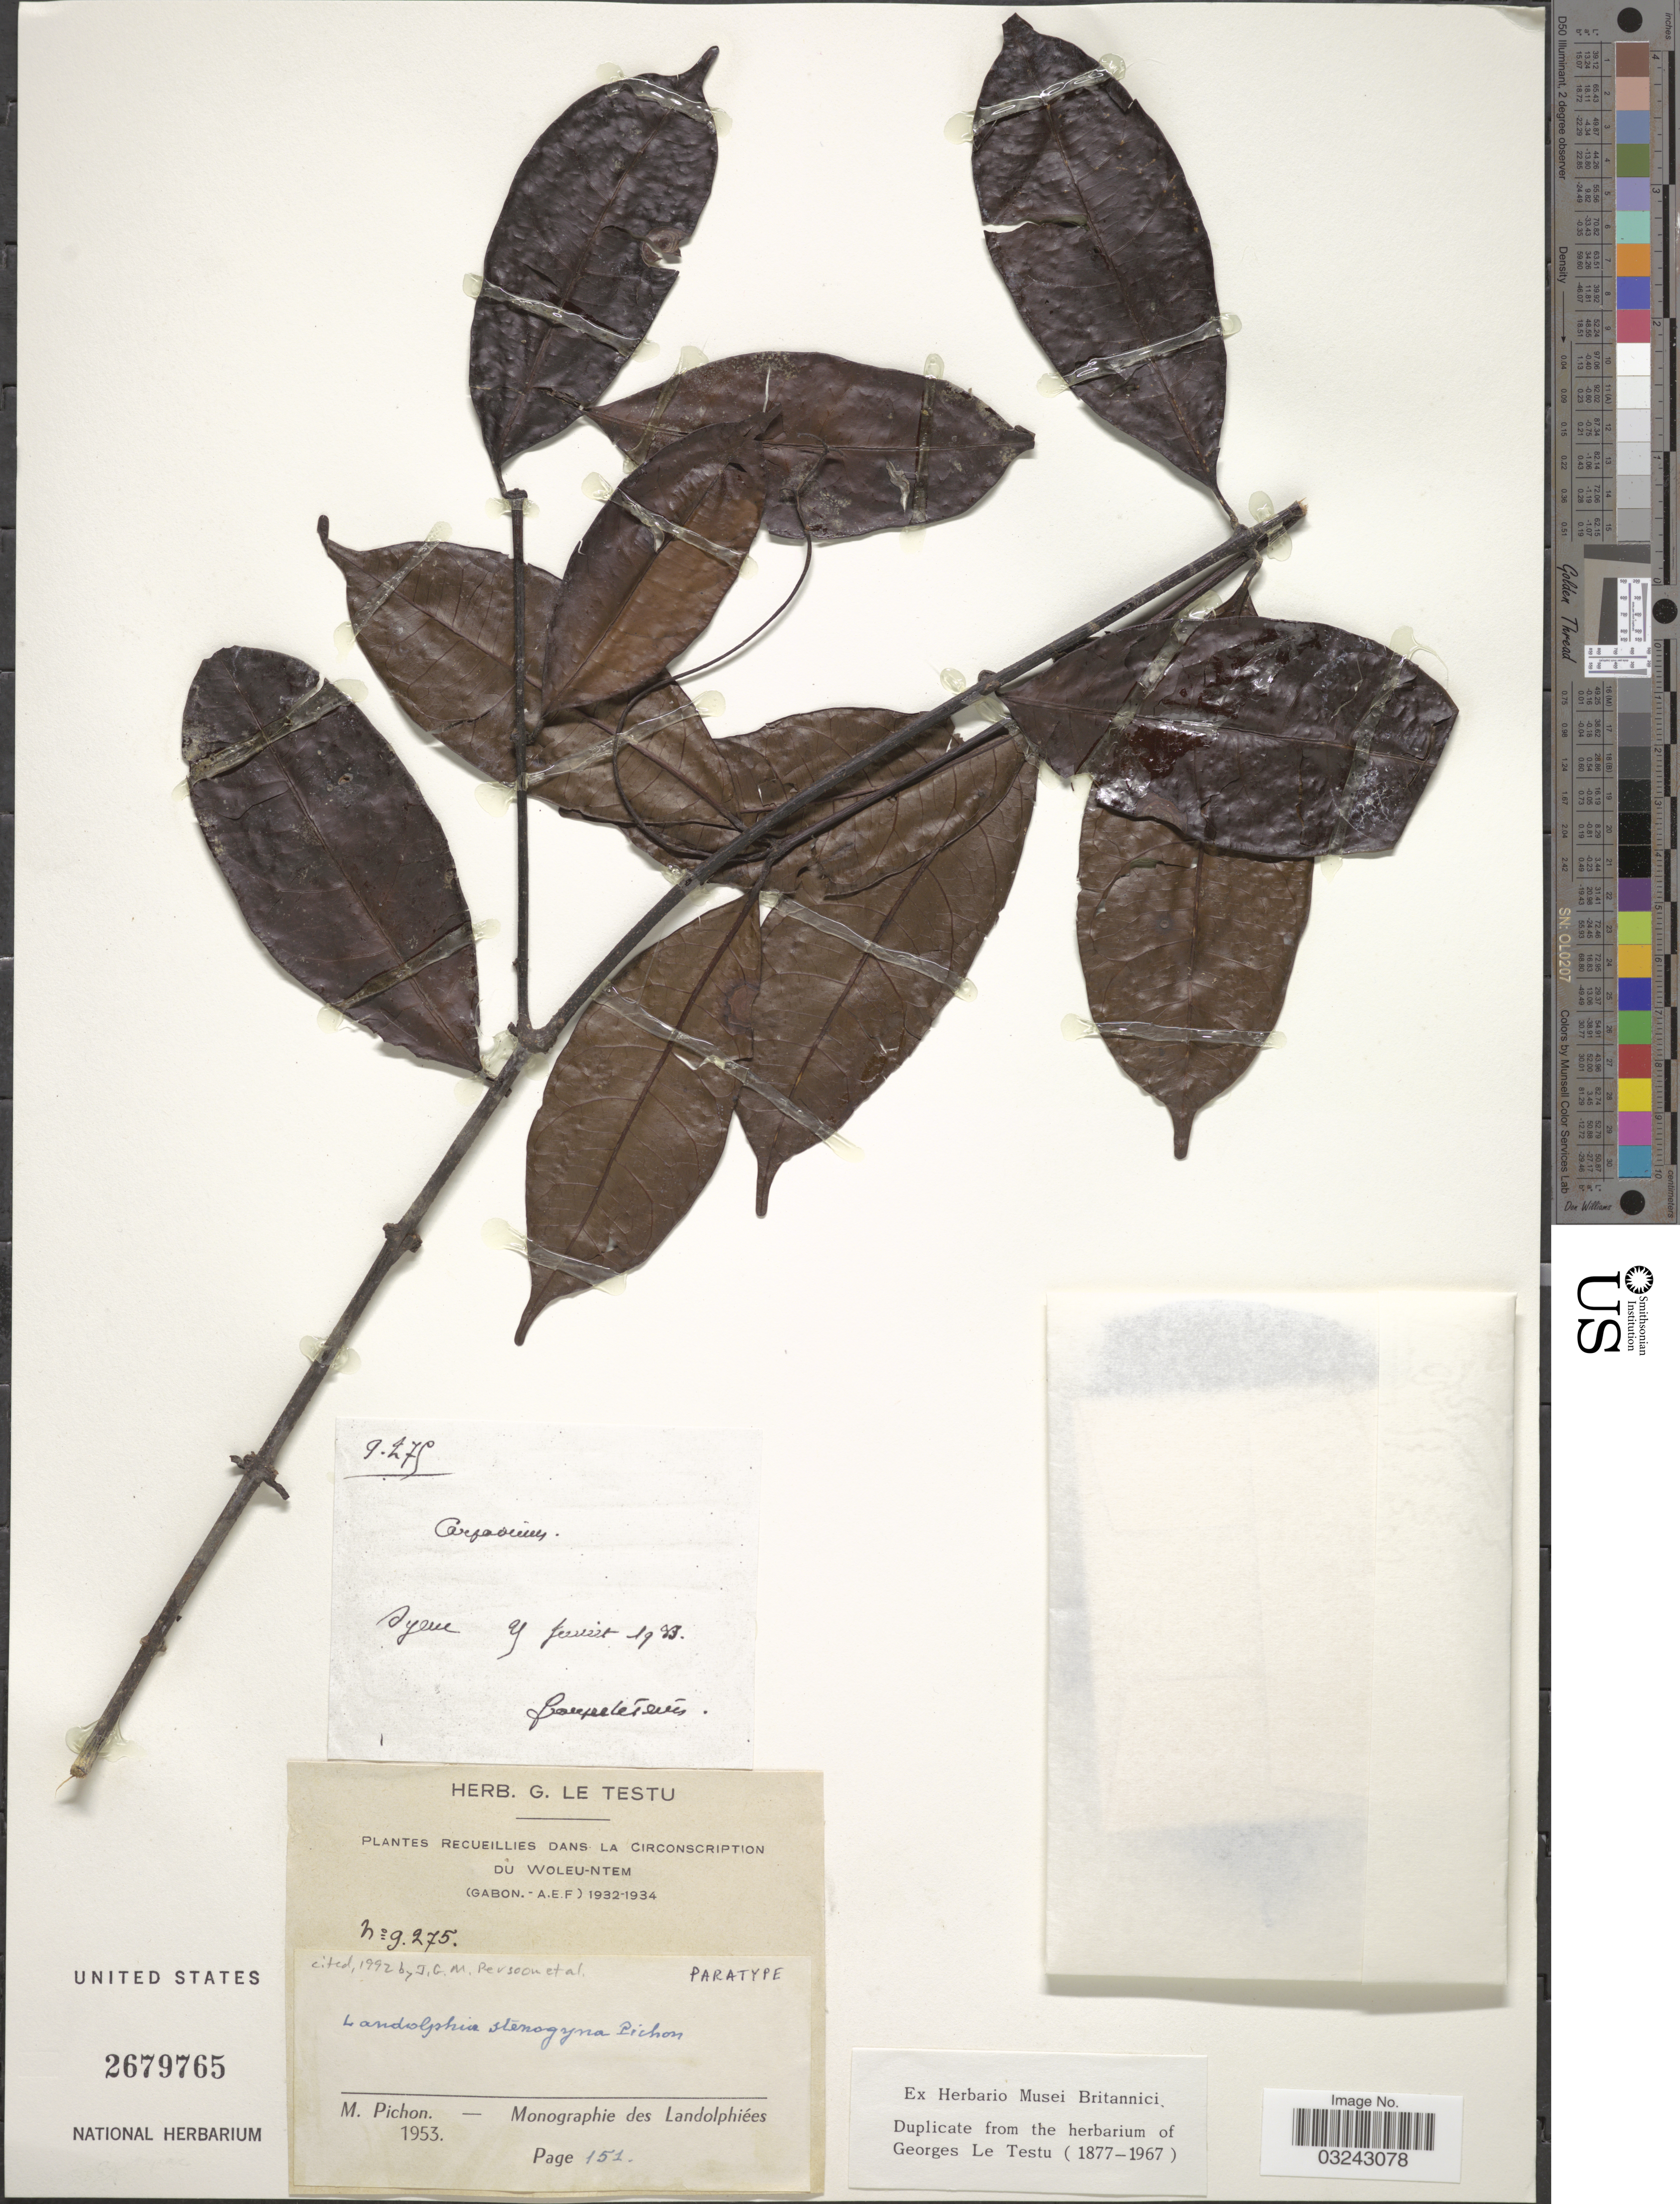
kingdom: Plantae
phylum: Tracheophyta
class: Magnoliopsida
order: Gentianales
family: Apocynaceae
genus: Landolphia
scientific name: Landolphia stenogyna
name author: Pichon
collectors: G. Le Testu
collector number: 9275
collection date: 1933-02-09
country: Gabon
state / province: Woleu-Ntem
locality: Recueillies dans la Circonscription du Woleu-Ntem, Syem [interpreted].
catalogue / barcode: US 2679765